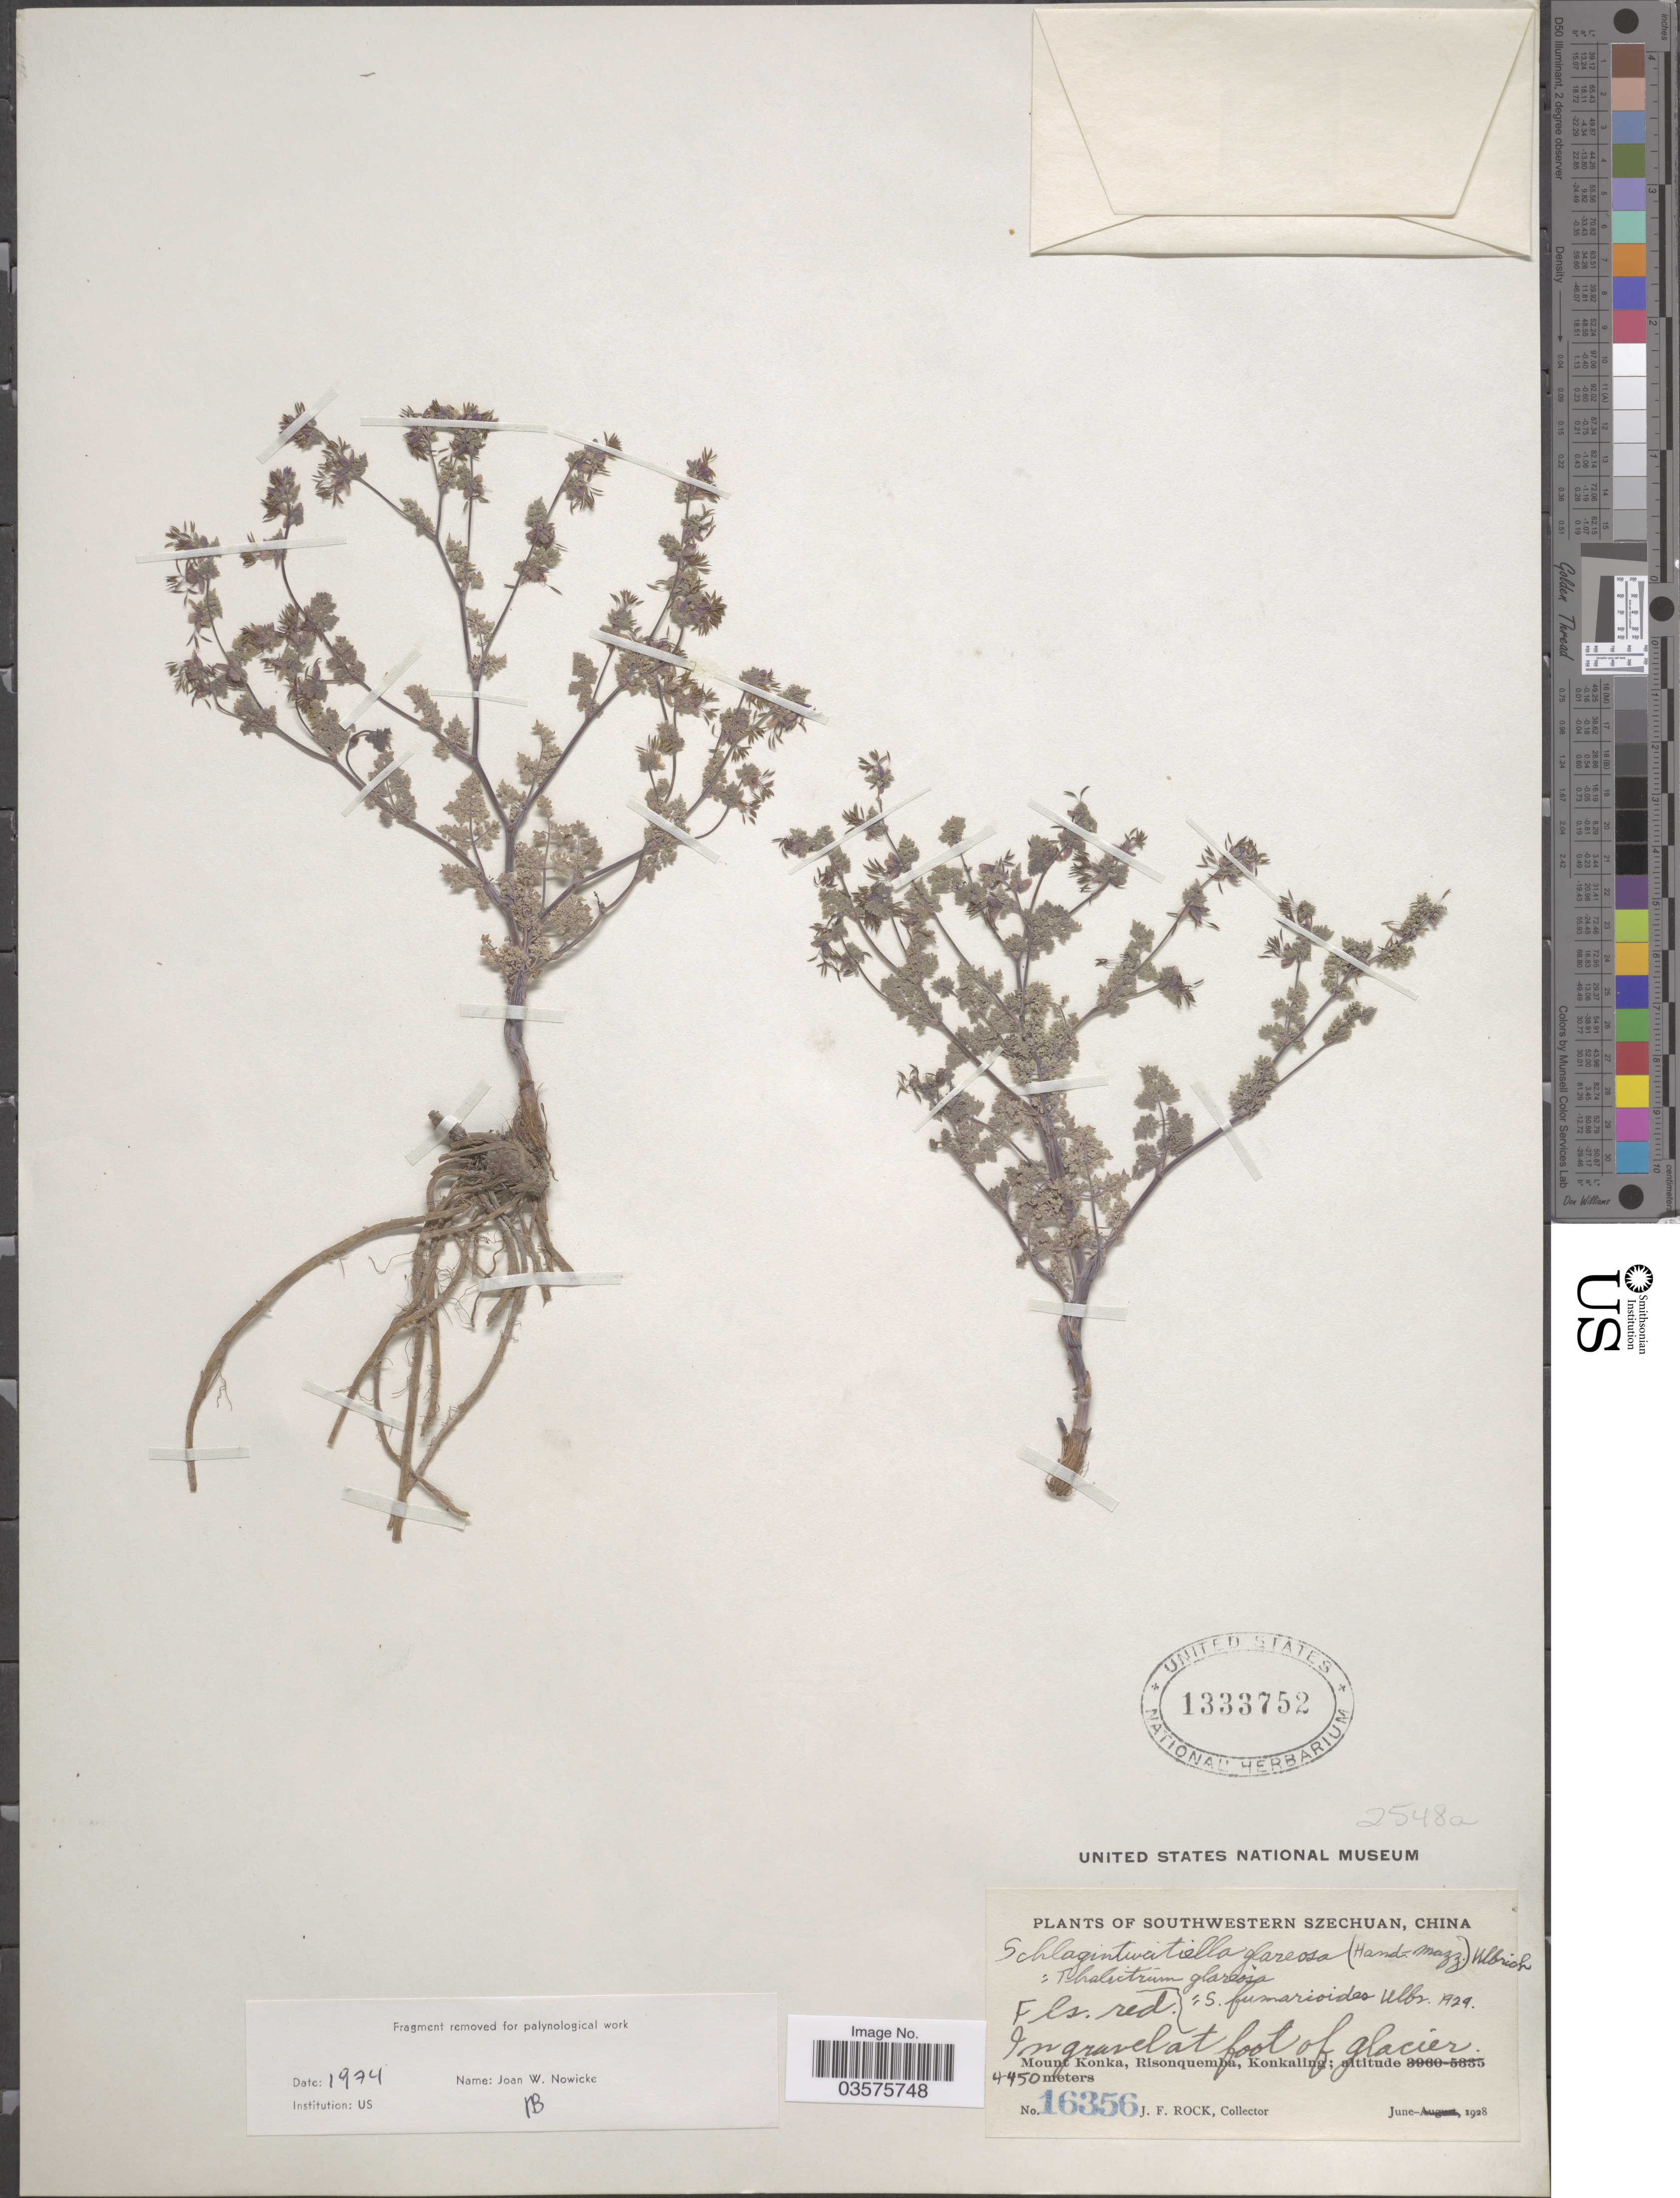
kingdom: Plantae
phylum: Tracheophyta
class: Magnoliopsida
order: Ranunculales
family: Ranunculaceae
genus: Thalictrum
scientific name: Thalictrum squamiferum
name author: Lecoy.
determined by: Strong, Mark T., (BOT), Smithsonian Institution - National Museum of Natural History (UNITED STATES)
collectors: J. Rock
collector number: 16356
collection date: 1928-06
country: China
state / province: Sichuan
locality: Southwestern Szechuan. In gravel at foot of glacier. Mount Konka, Risonquemba, Konkaling.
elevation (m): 4450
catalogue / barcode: US 1333752